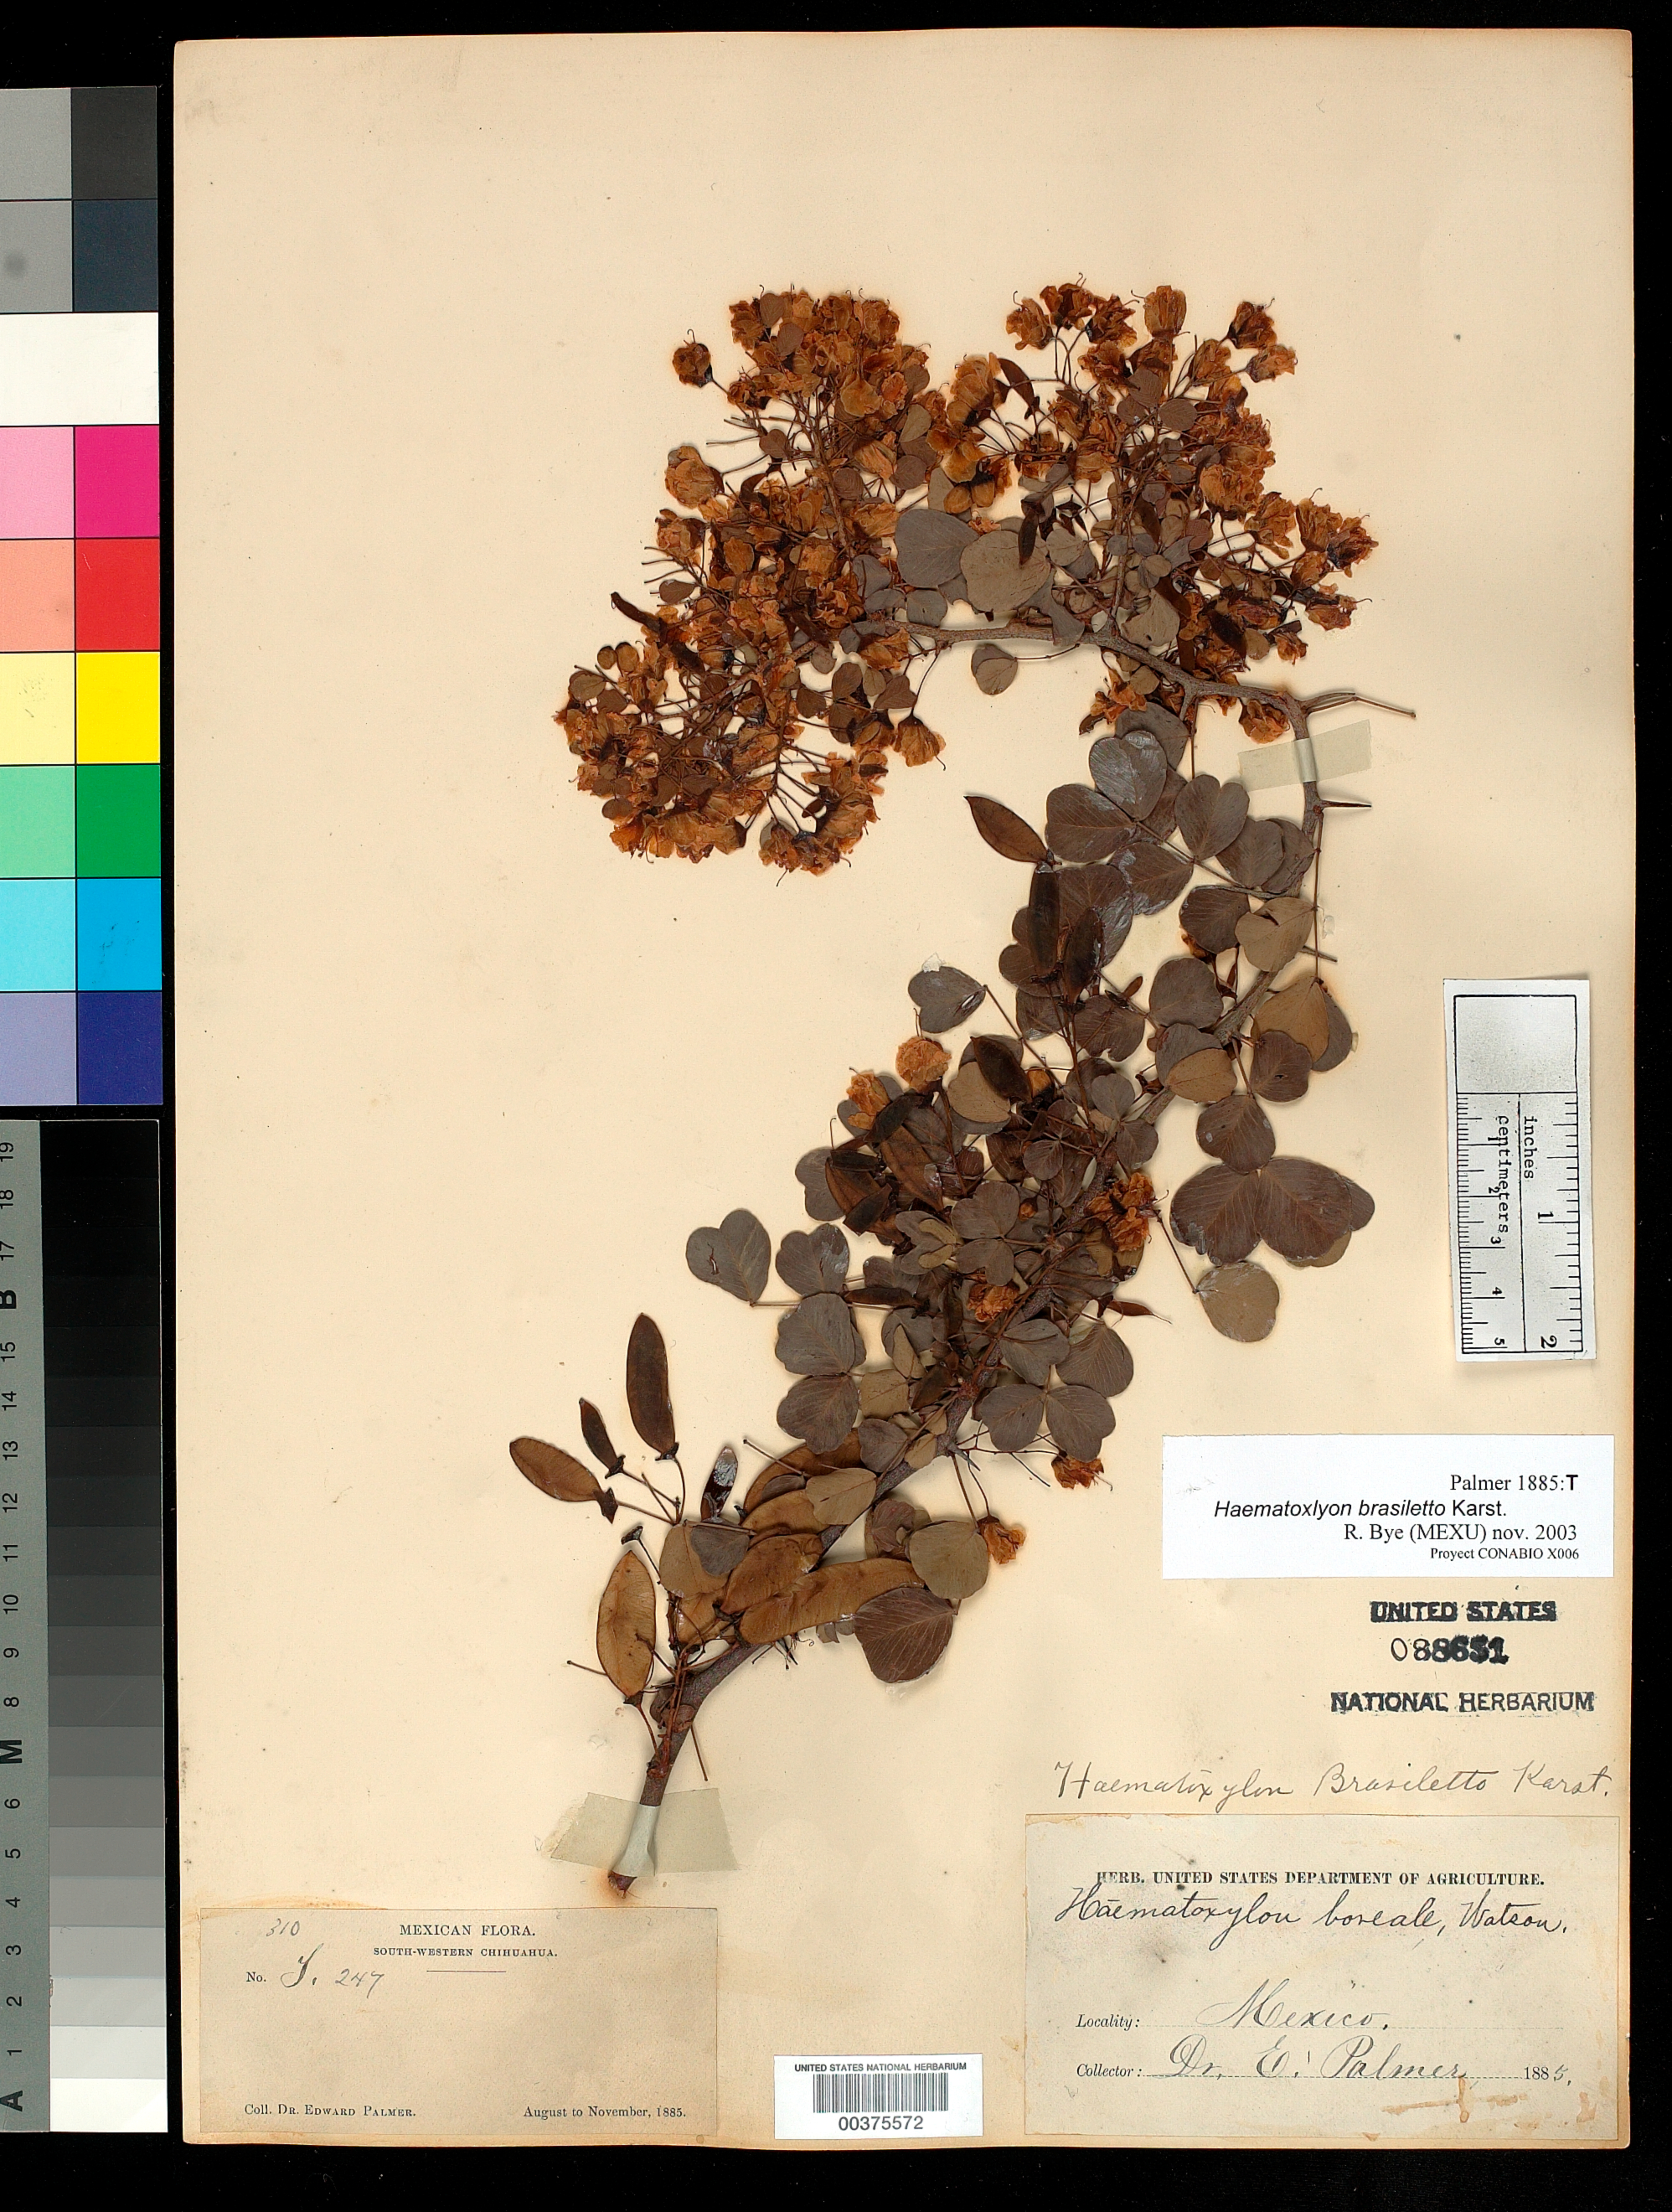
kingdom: Plantae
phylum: Tracheophyta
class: Magnoliopsida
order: Fabales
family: Fabaceae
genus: Haematoxylum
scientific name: Haematoxylum brasiletto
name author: H. Karst.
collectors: E. Palmer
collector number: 247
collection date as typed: Aug 1885 to -- Nov 1885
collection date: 1885-08/1885-11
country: Mexico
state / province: Chihuahua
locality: Hacienda San Miguel; SW Chihuahua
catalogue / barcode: US 88651